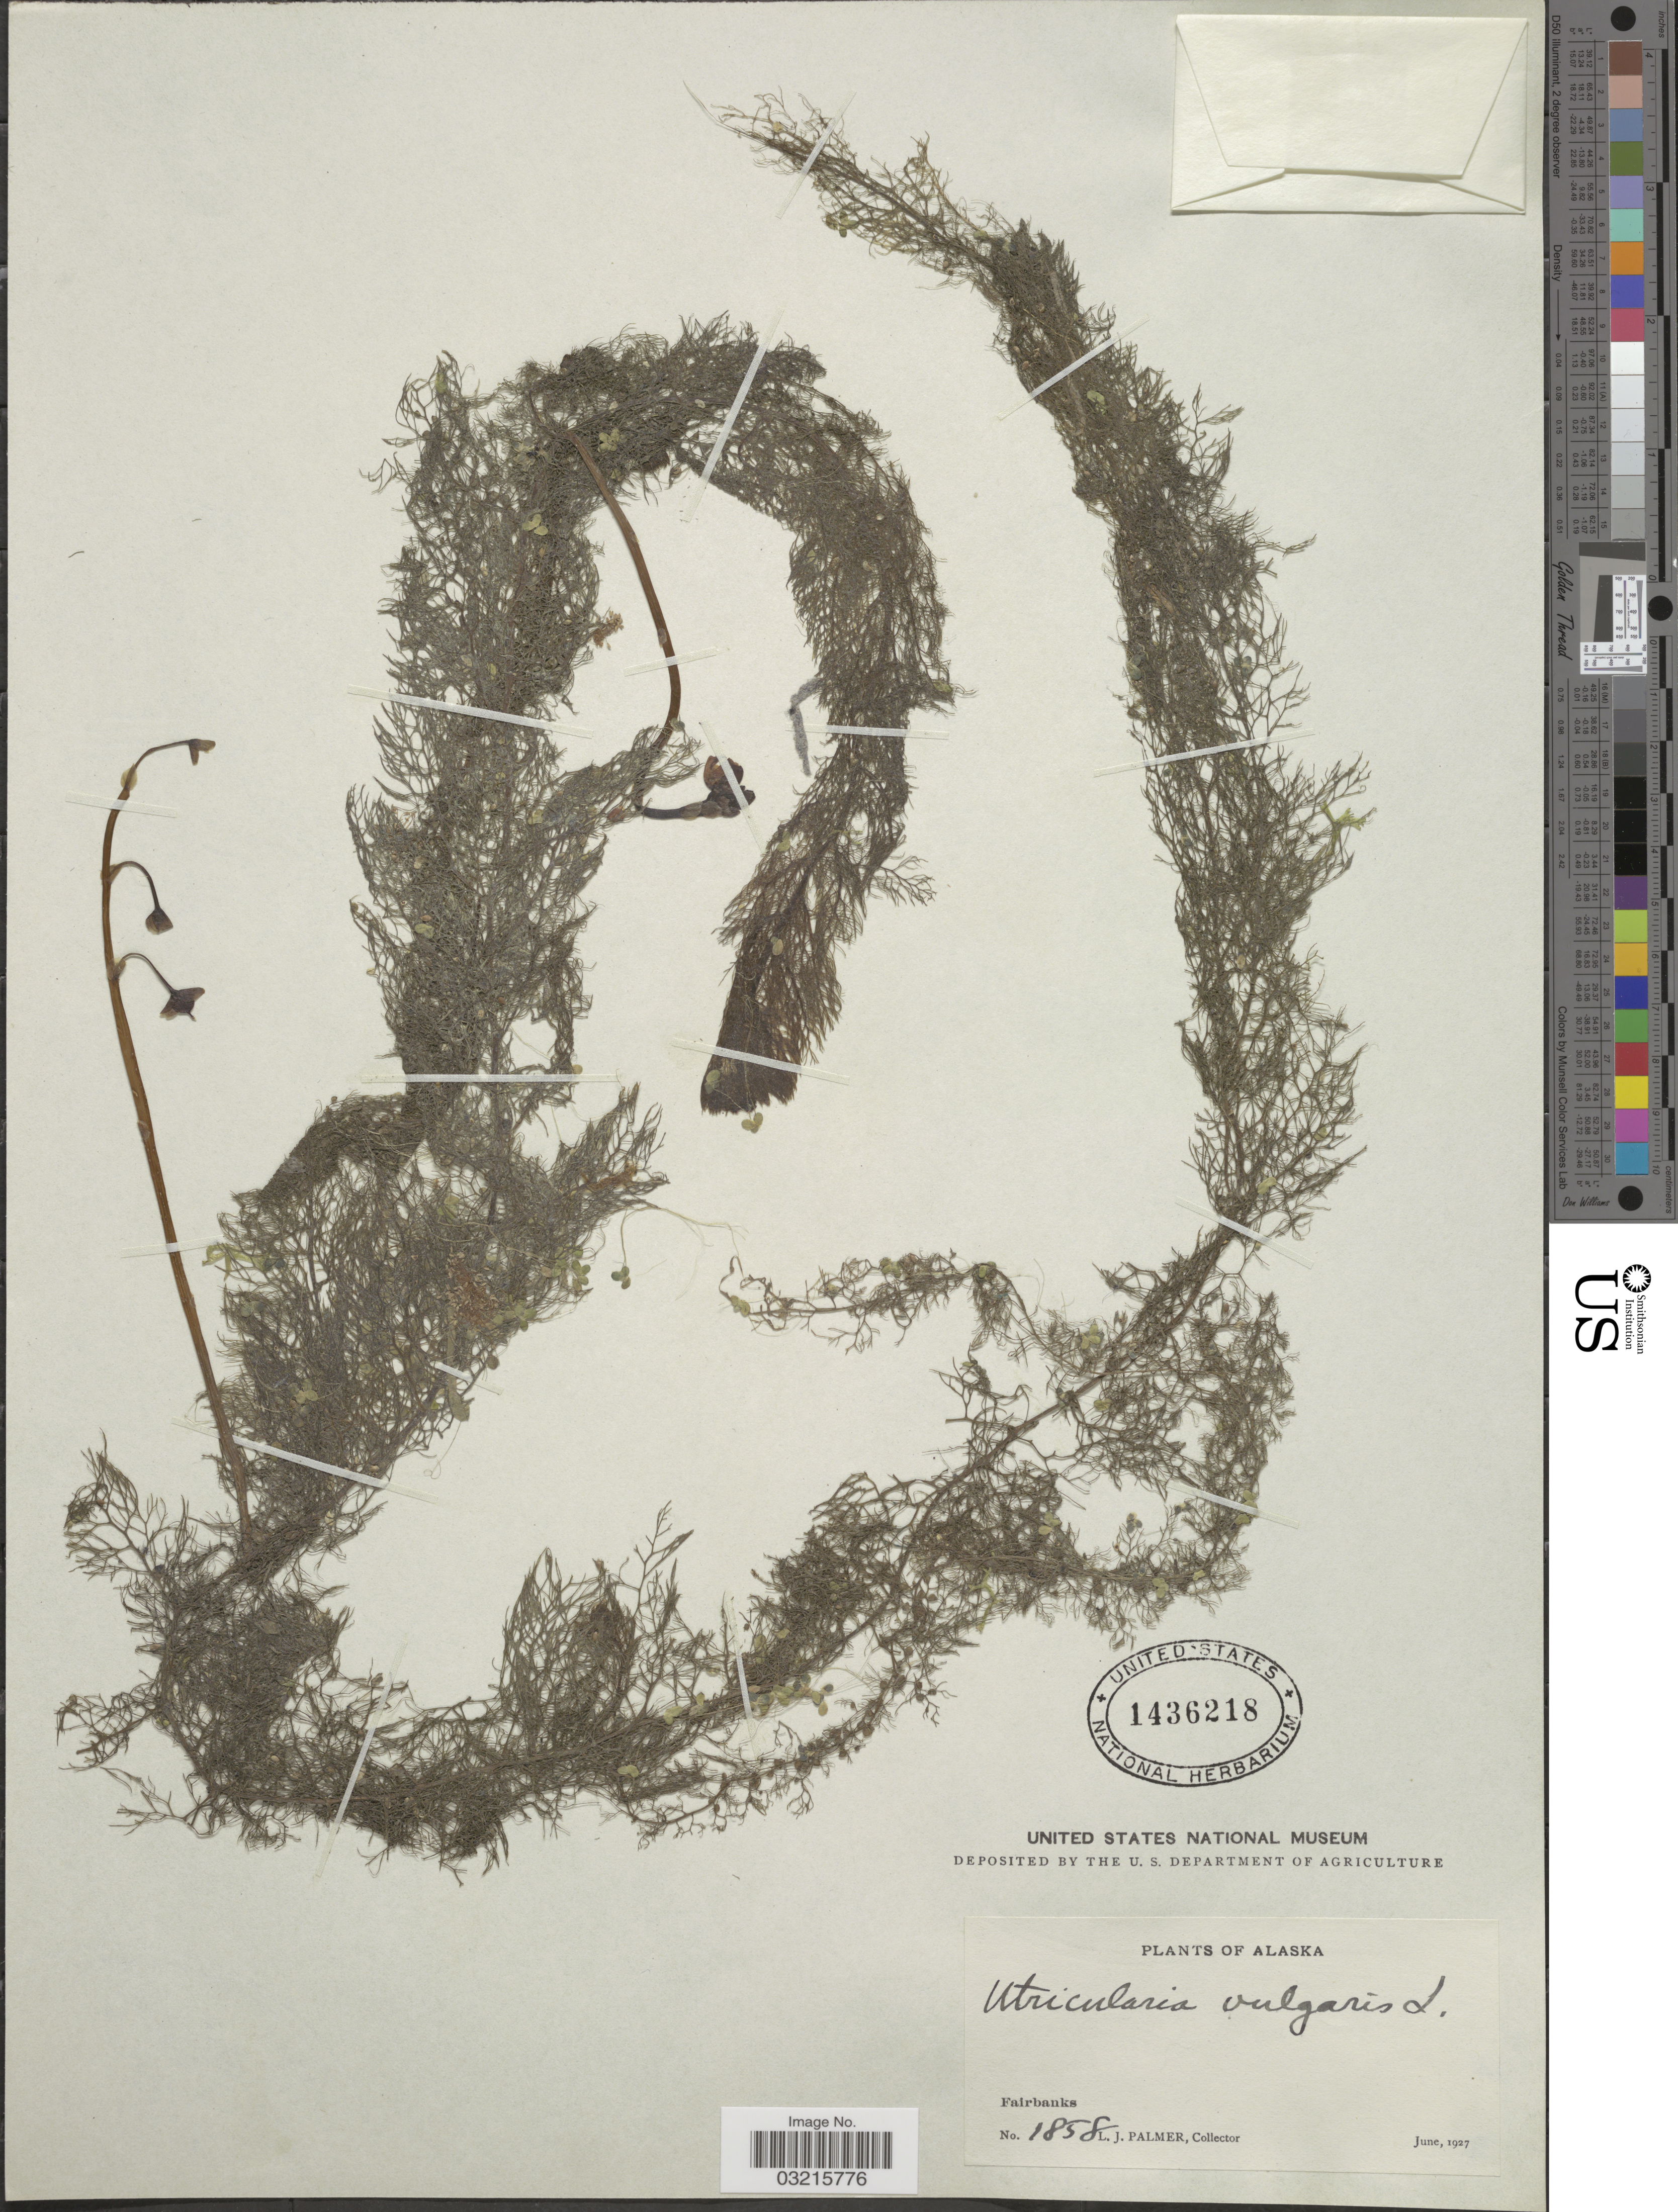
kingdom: Plantae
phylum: Tracheophyta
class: Magnoliopsida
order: Lamiales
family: Lentibulariaceae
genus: Utricularia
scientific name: Utricularia vulgaris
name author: L.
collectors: L. J. Palmer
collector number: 1858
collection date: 1927-06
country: United States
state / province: Alaska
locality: Fairbanks.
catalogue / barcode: US 1436218